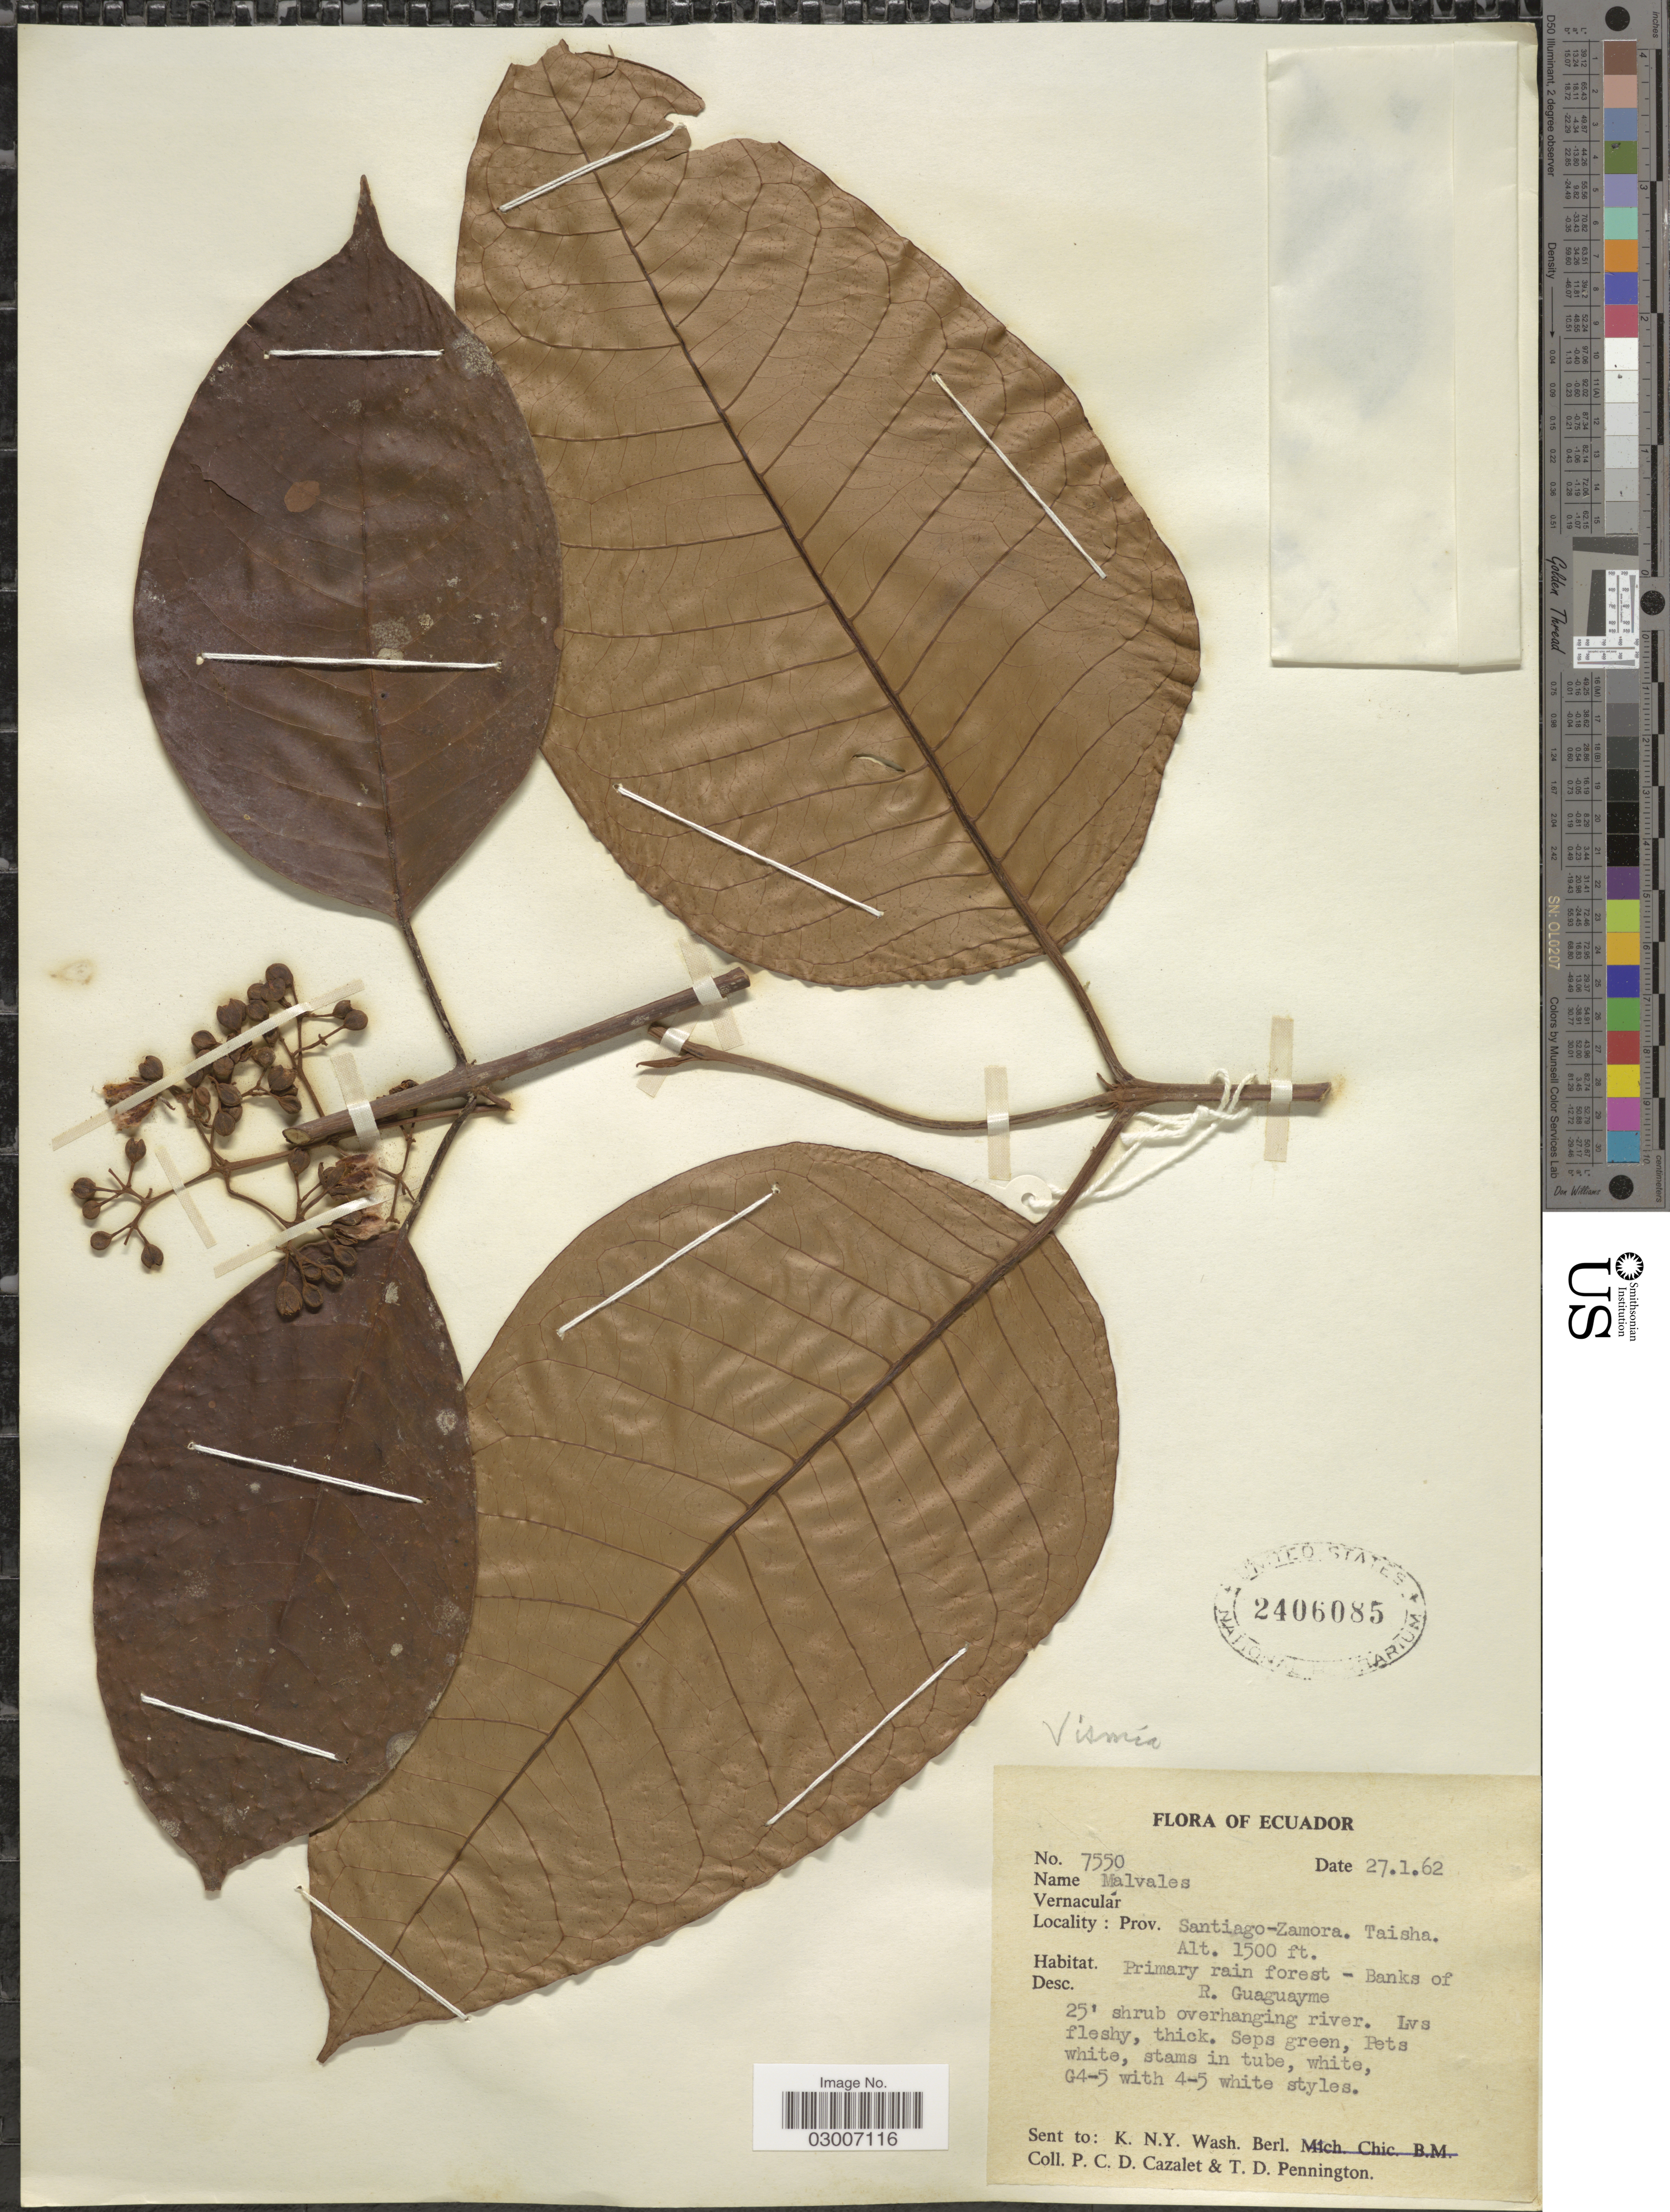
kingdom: Plantae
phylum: Tracheophyta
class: Magnoliopsida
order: Malpighiales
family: Hypericaceae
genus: Vismia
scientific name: Vismia sp.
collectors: P. C. D. Cazalet & T. D. Pennington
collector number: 7550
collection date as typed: Transcribed d/m/y: 27/1/62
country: Ecuador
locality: Prov. Santiago-Zamora. Taisha. Banks of R. Guaguayme.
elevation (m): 457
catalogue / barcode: US 2406085